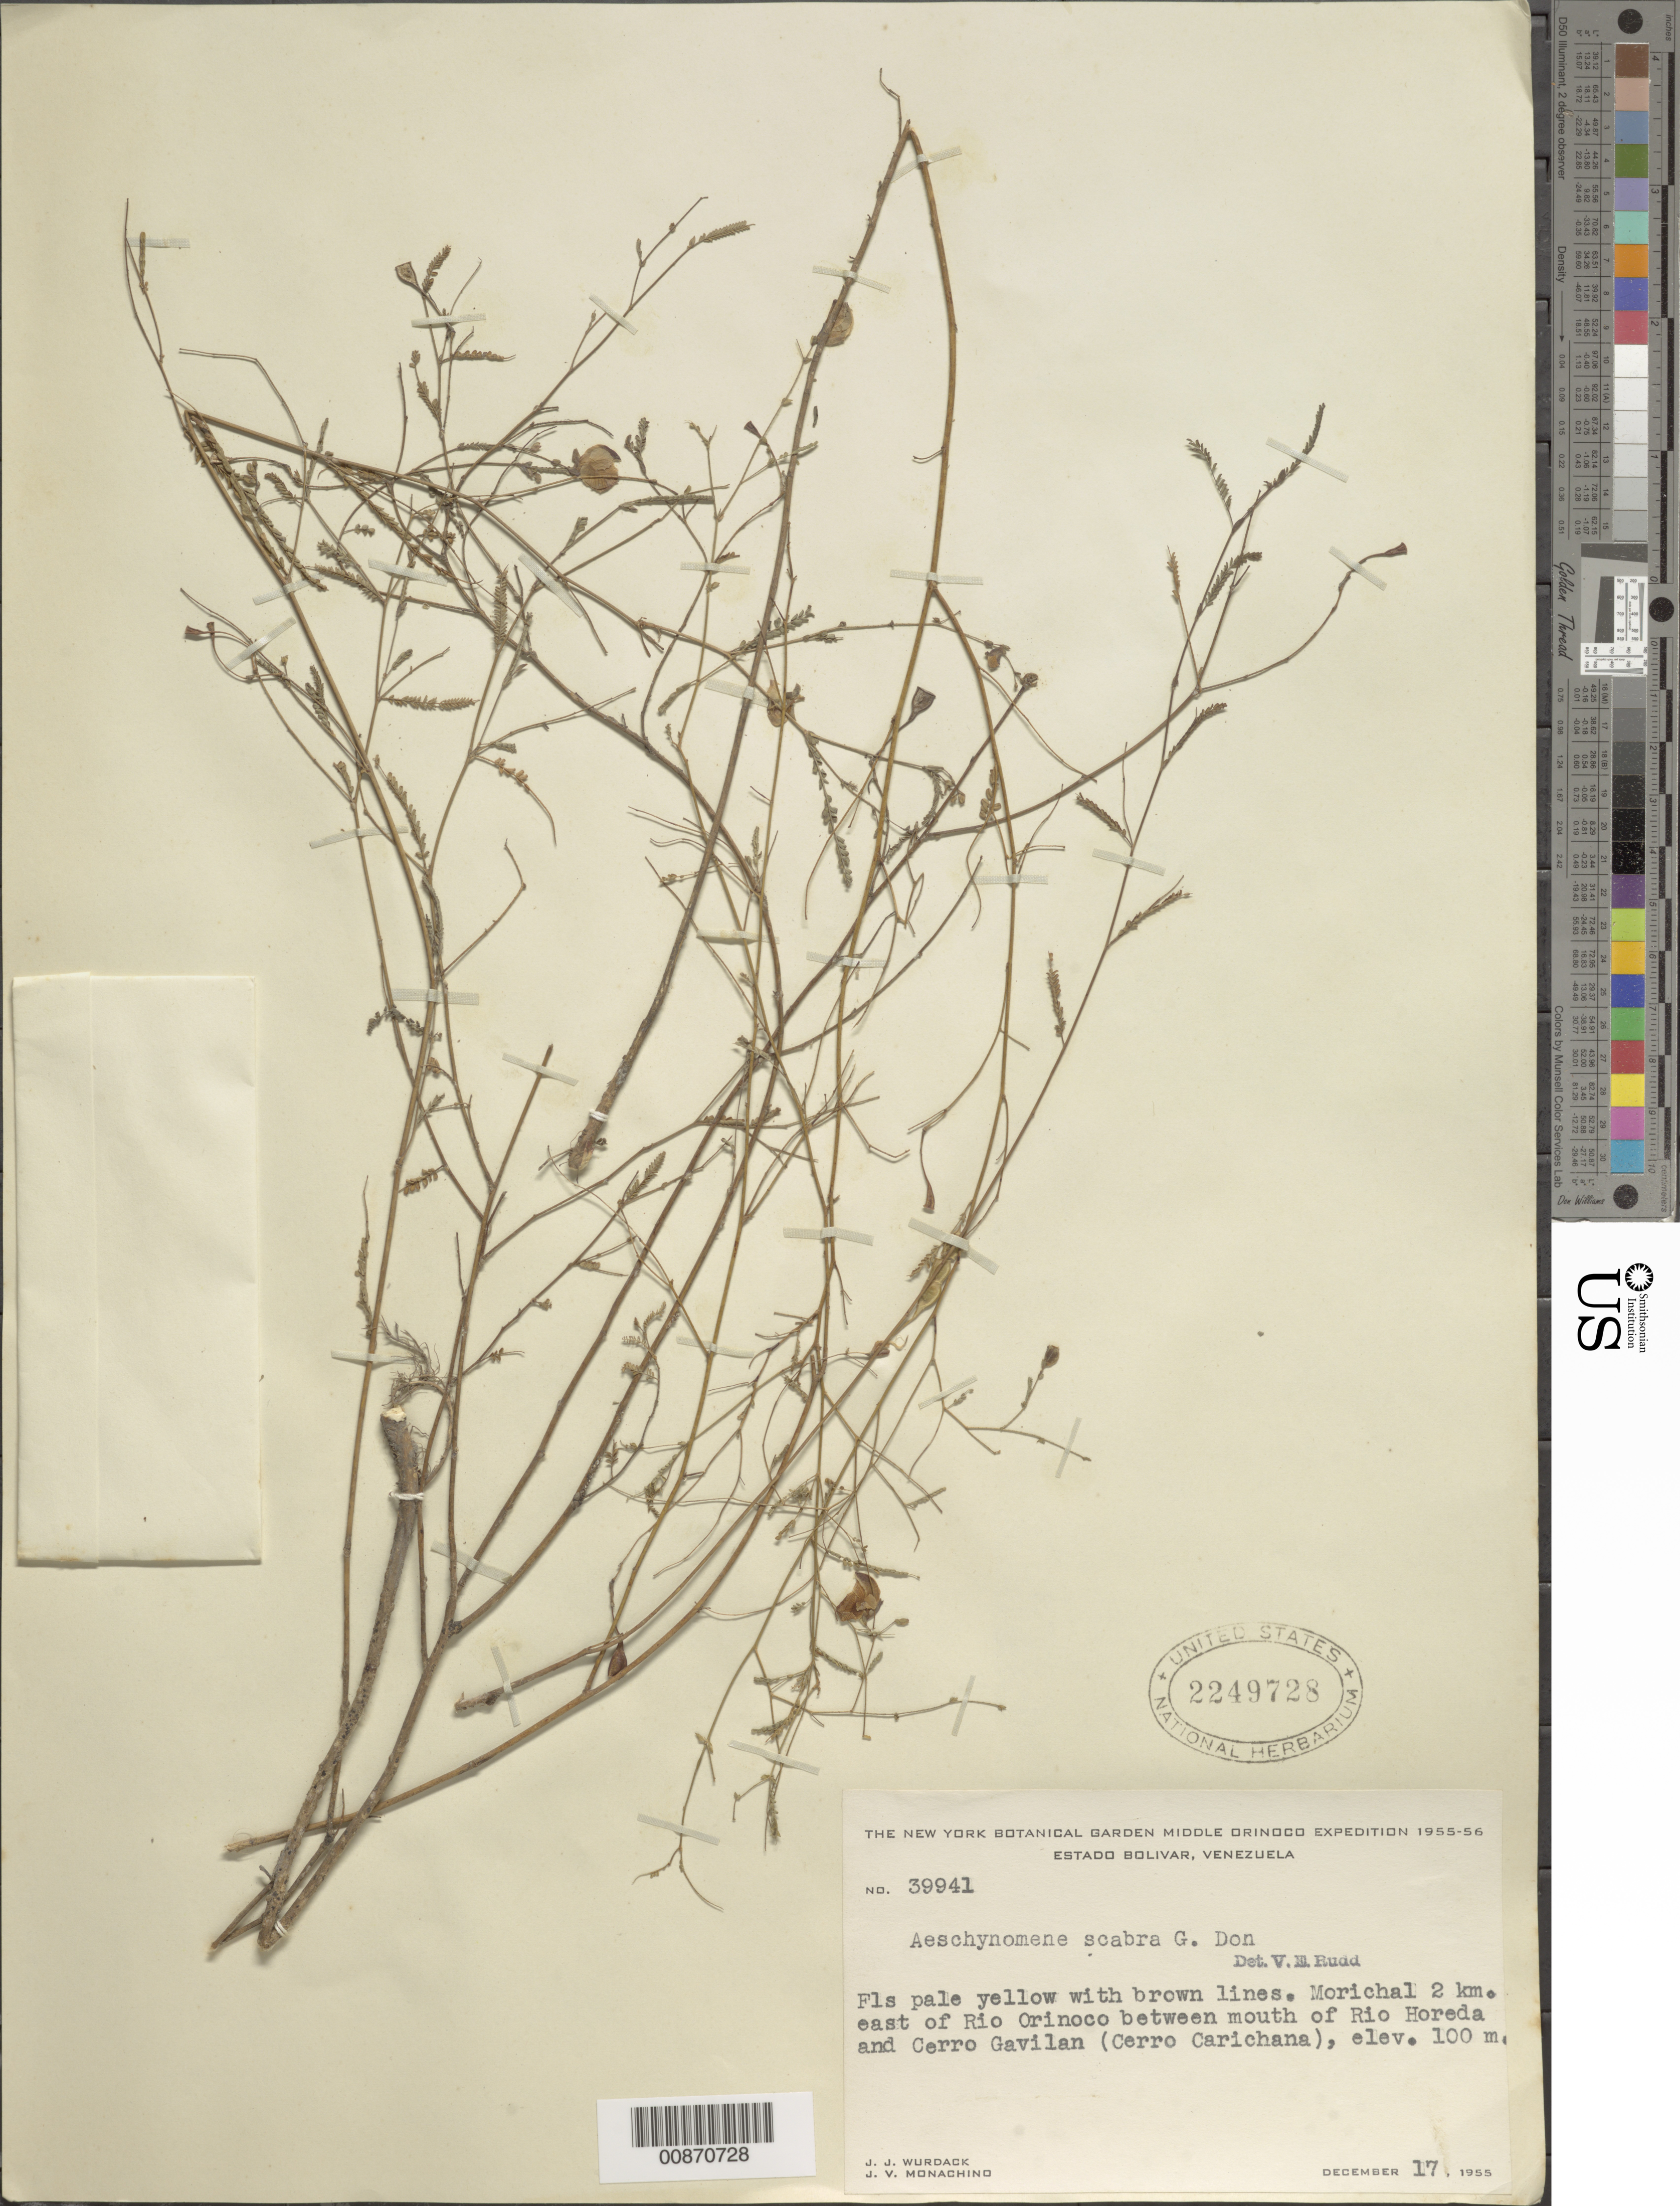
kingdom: Plantae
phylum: Tracheophyta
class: Magnoliopsida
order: Fabales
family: Fabaceae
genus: Aeschynomene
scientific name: Aeschynomene scabra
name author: G. Don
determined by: Rudd, V. E.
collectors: J. J. Wurdack & J. V. Monachino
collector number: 39941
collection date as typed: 17-Dec-55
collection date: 1955-12-17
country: Venezuela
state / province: Bolívar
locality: Río Orinoco, 2 km E, between mouth of Río Horeda and Cerro Gavilan (Cerro Carichana)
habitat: Morichal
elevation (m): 100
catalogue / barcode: US 2249728